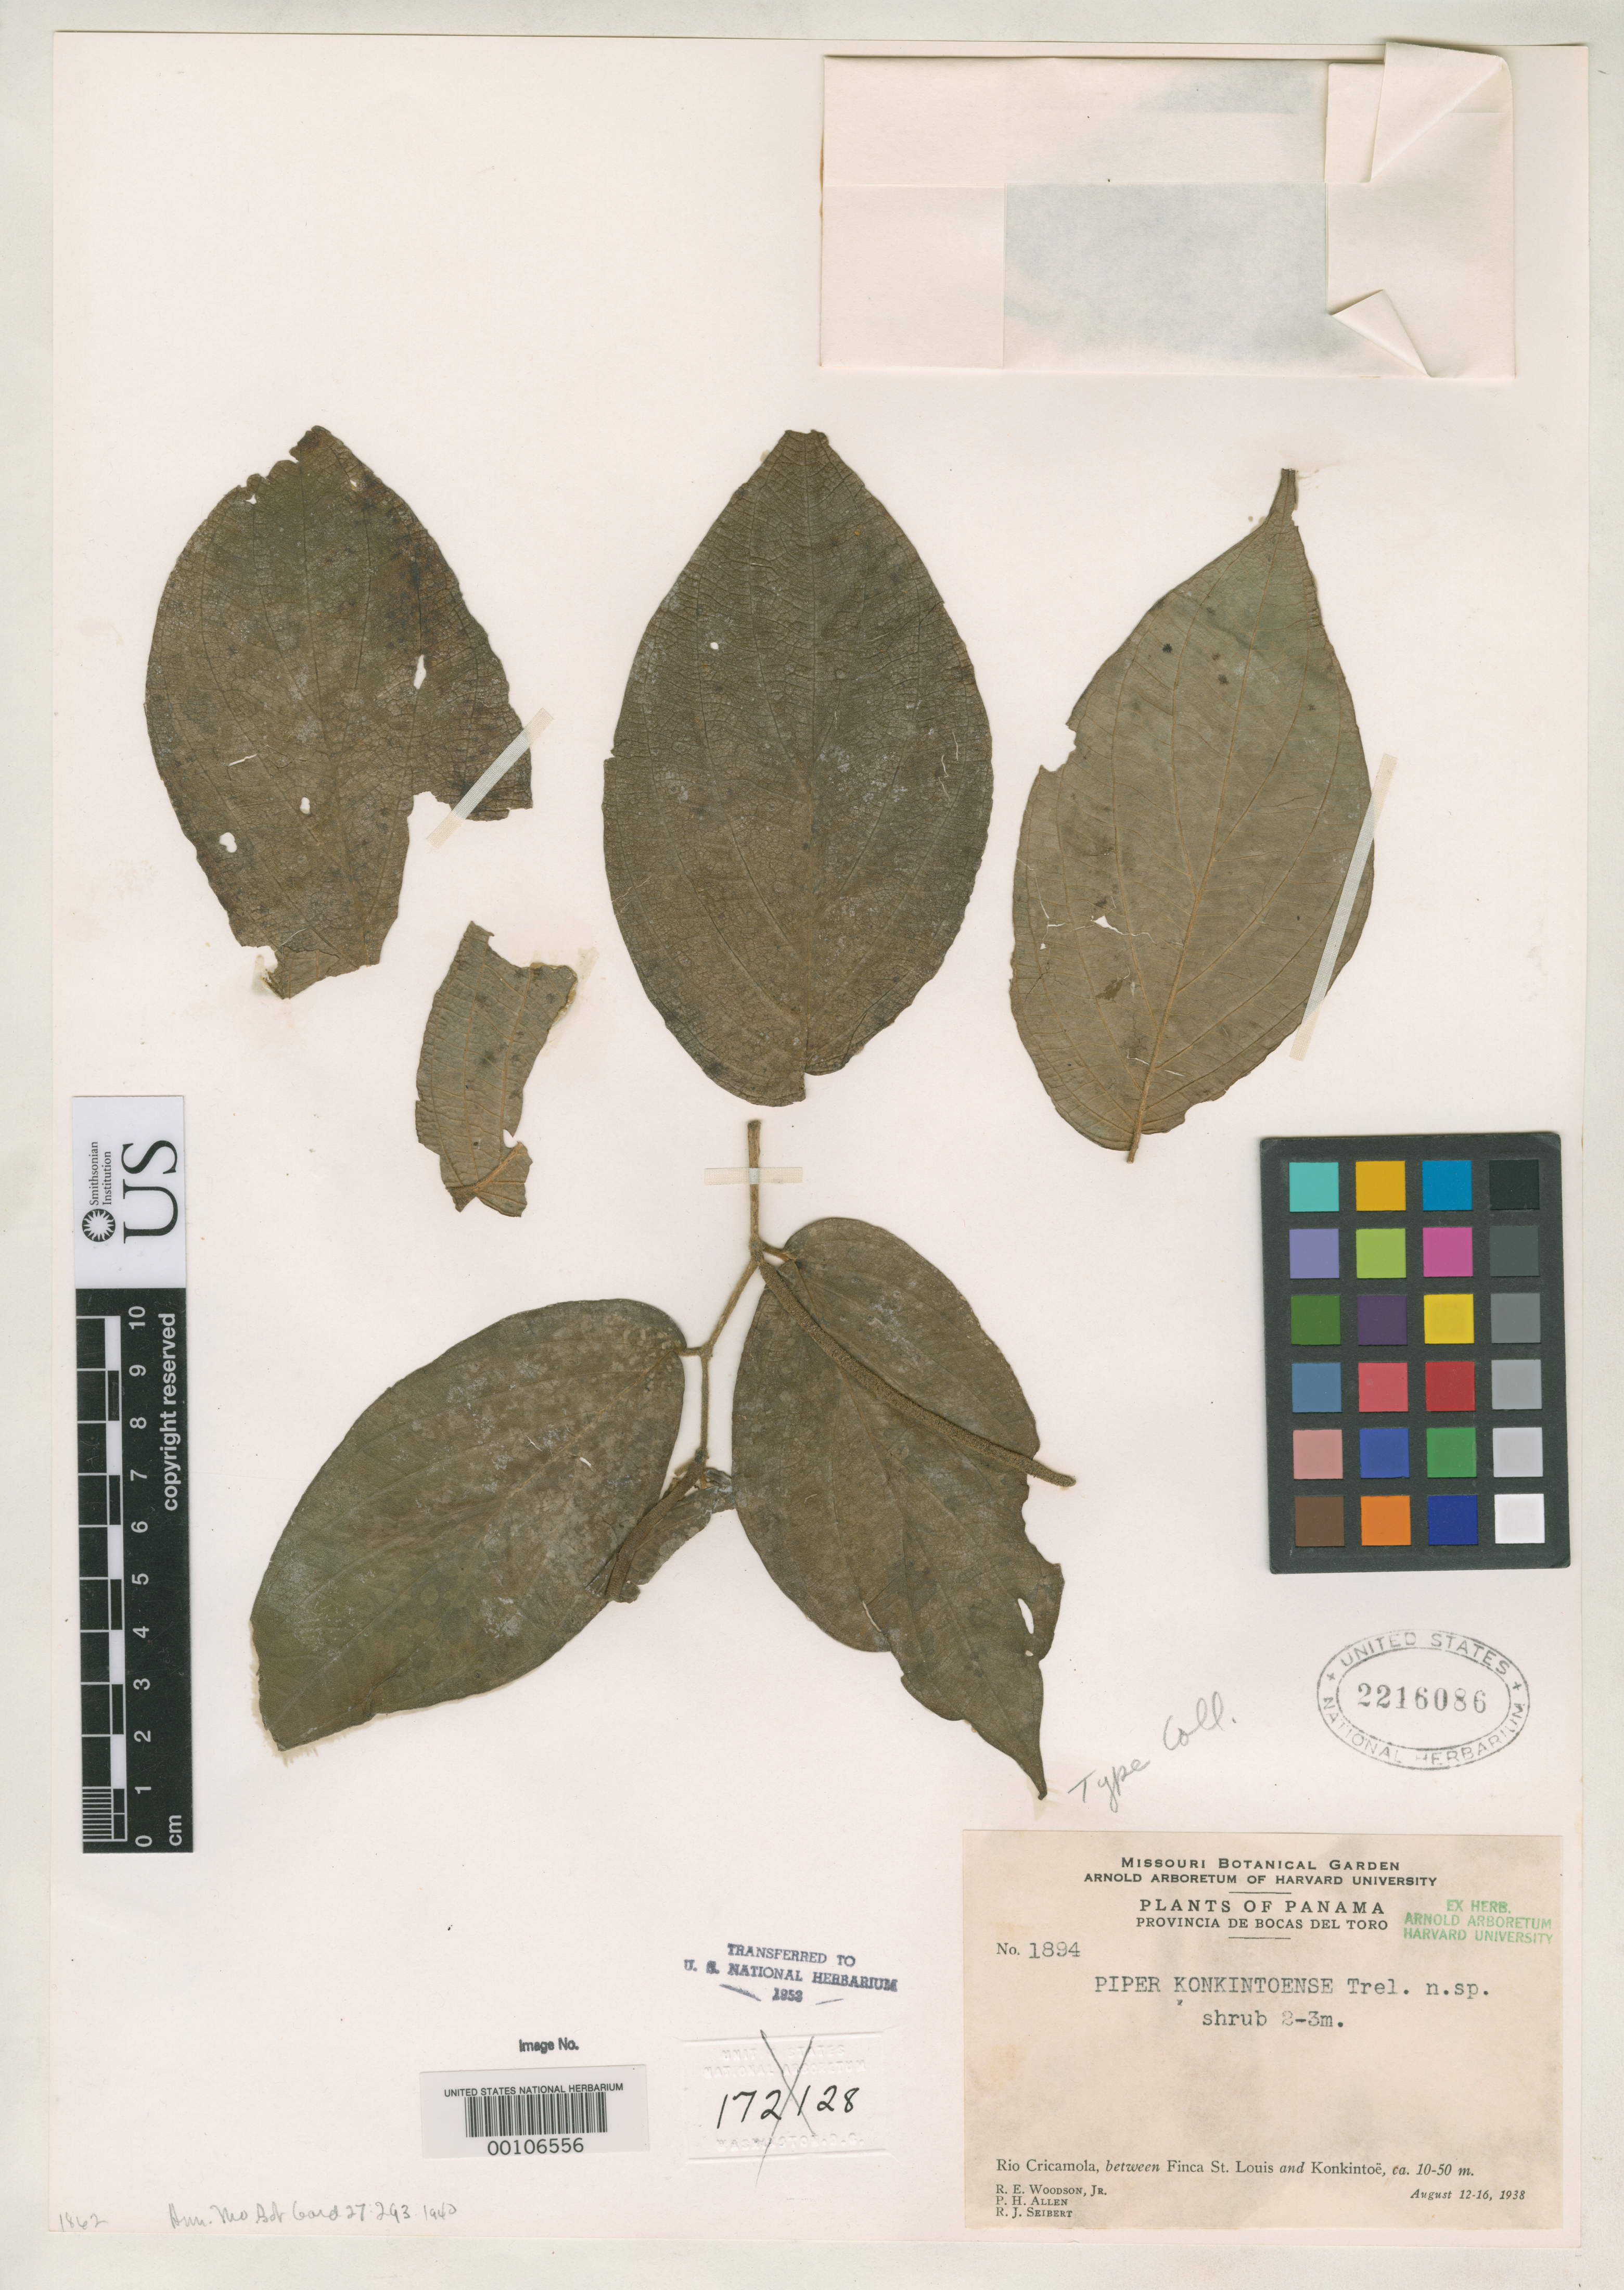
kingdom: Plantae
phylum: Tracheophyta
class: Magnoliopsida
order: Piperales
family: Piperaceae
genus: Piper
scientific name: Piper konkintoense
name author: Trel. in Woodson & Schery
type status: Isotype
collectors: R. E. Woodson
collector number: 1894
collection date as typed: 12 Aug 1938 to 16 Aug 1938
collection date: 1938-08-12/1938-08-16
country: Panama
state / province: Bocas del Toro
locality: Rio Cricamola, between Finca St. Louis and Konkintoe.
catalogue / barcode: US 2216086